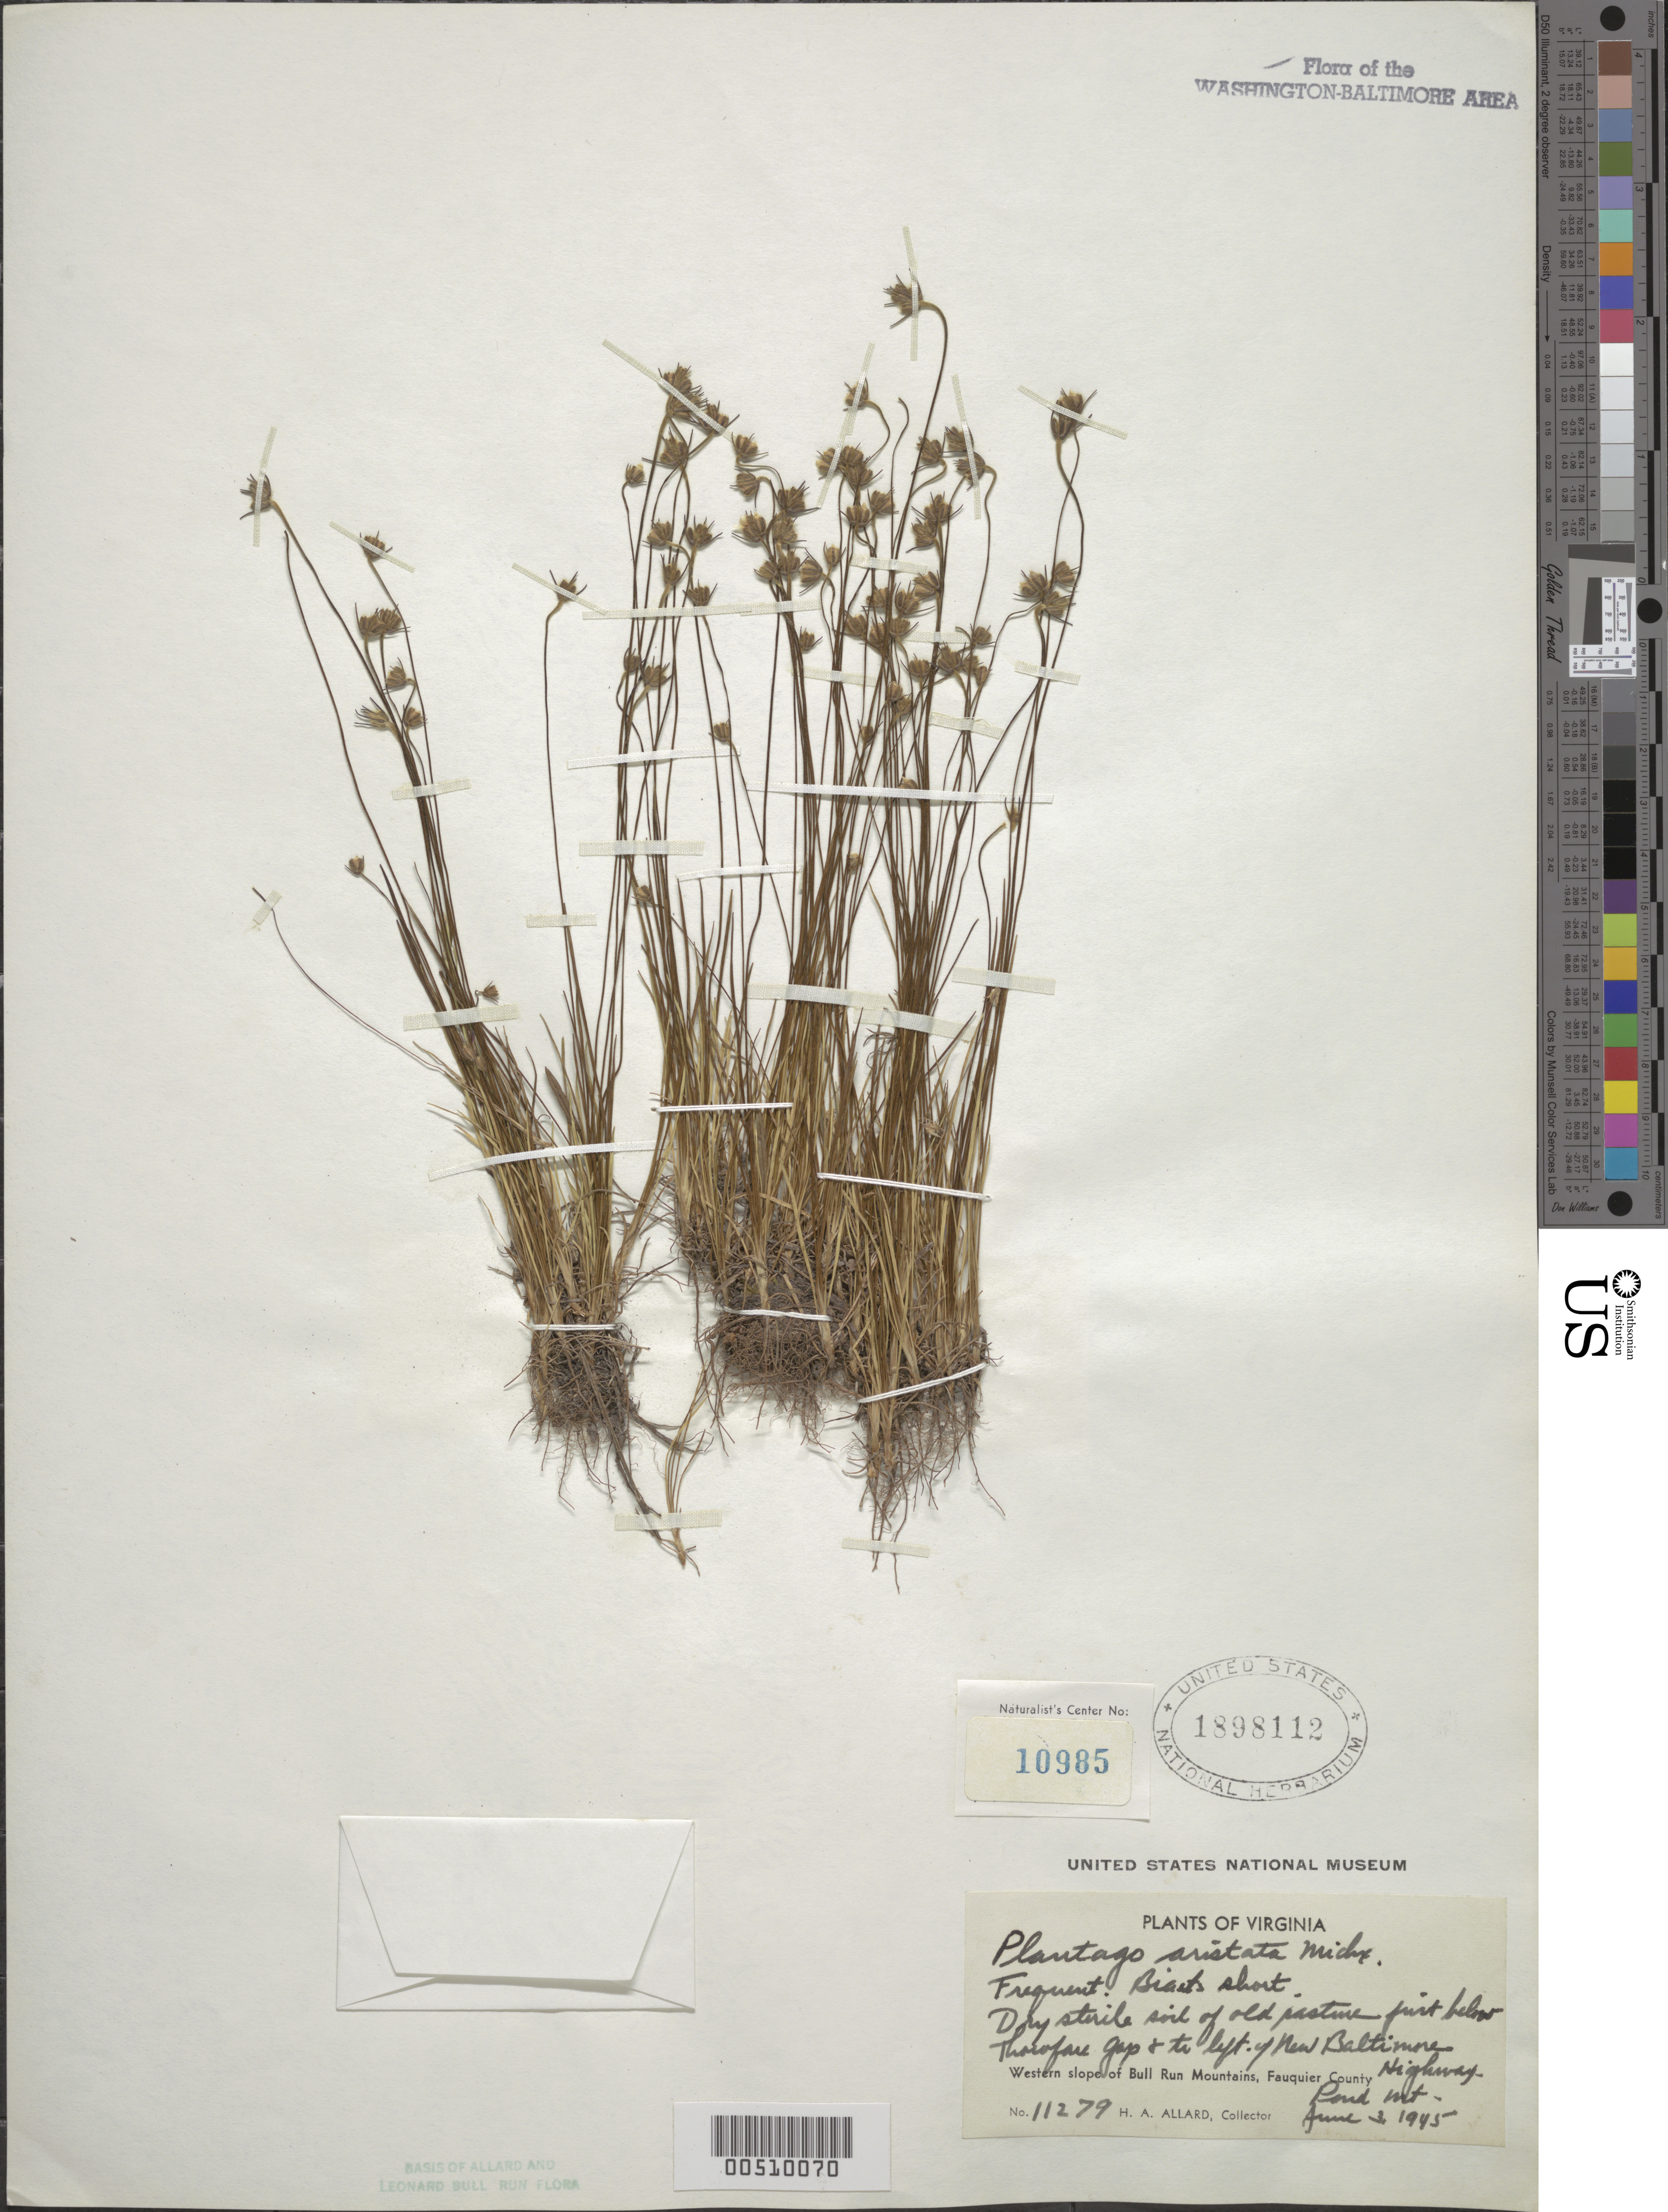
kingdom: Plantae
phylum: Tracheophyta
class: Magnoliopsida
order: Lamiales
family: Plantaginaceae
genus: Plantago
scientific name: Plantago aristata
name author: Michx.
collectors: H. A. Allard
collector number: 11279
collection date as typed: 03 Jun 1945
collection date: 1945-06-03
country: United States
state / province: Virginia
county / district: Fauquier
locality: Bull Run Mts., below Thoroughfare Gap and to Left of New Baltimore Hwy., Pond Mt. Bull Run Mts.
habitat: Dry sterile soil of old pasture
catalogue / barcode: US 1898112